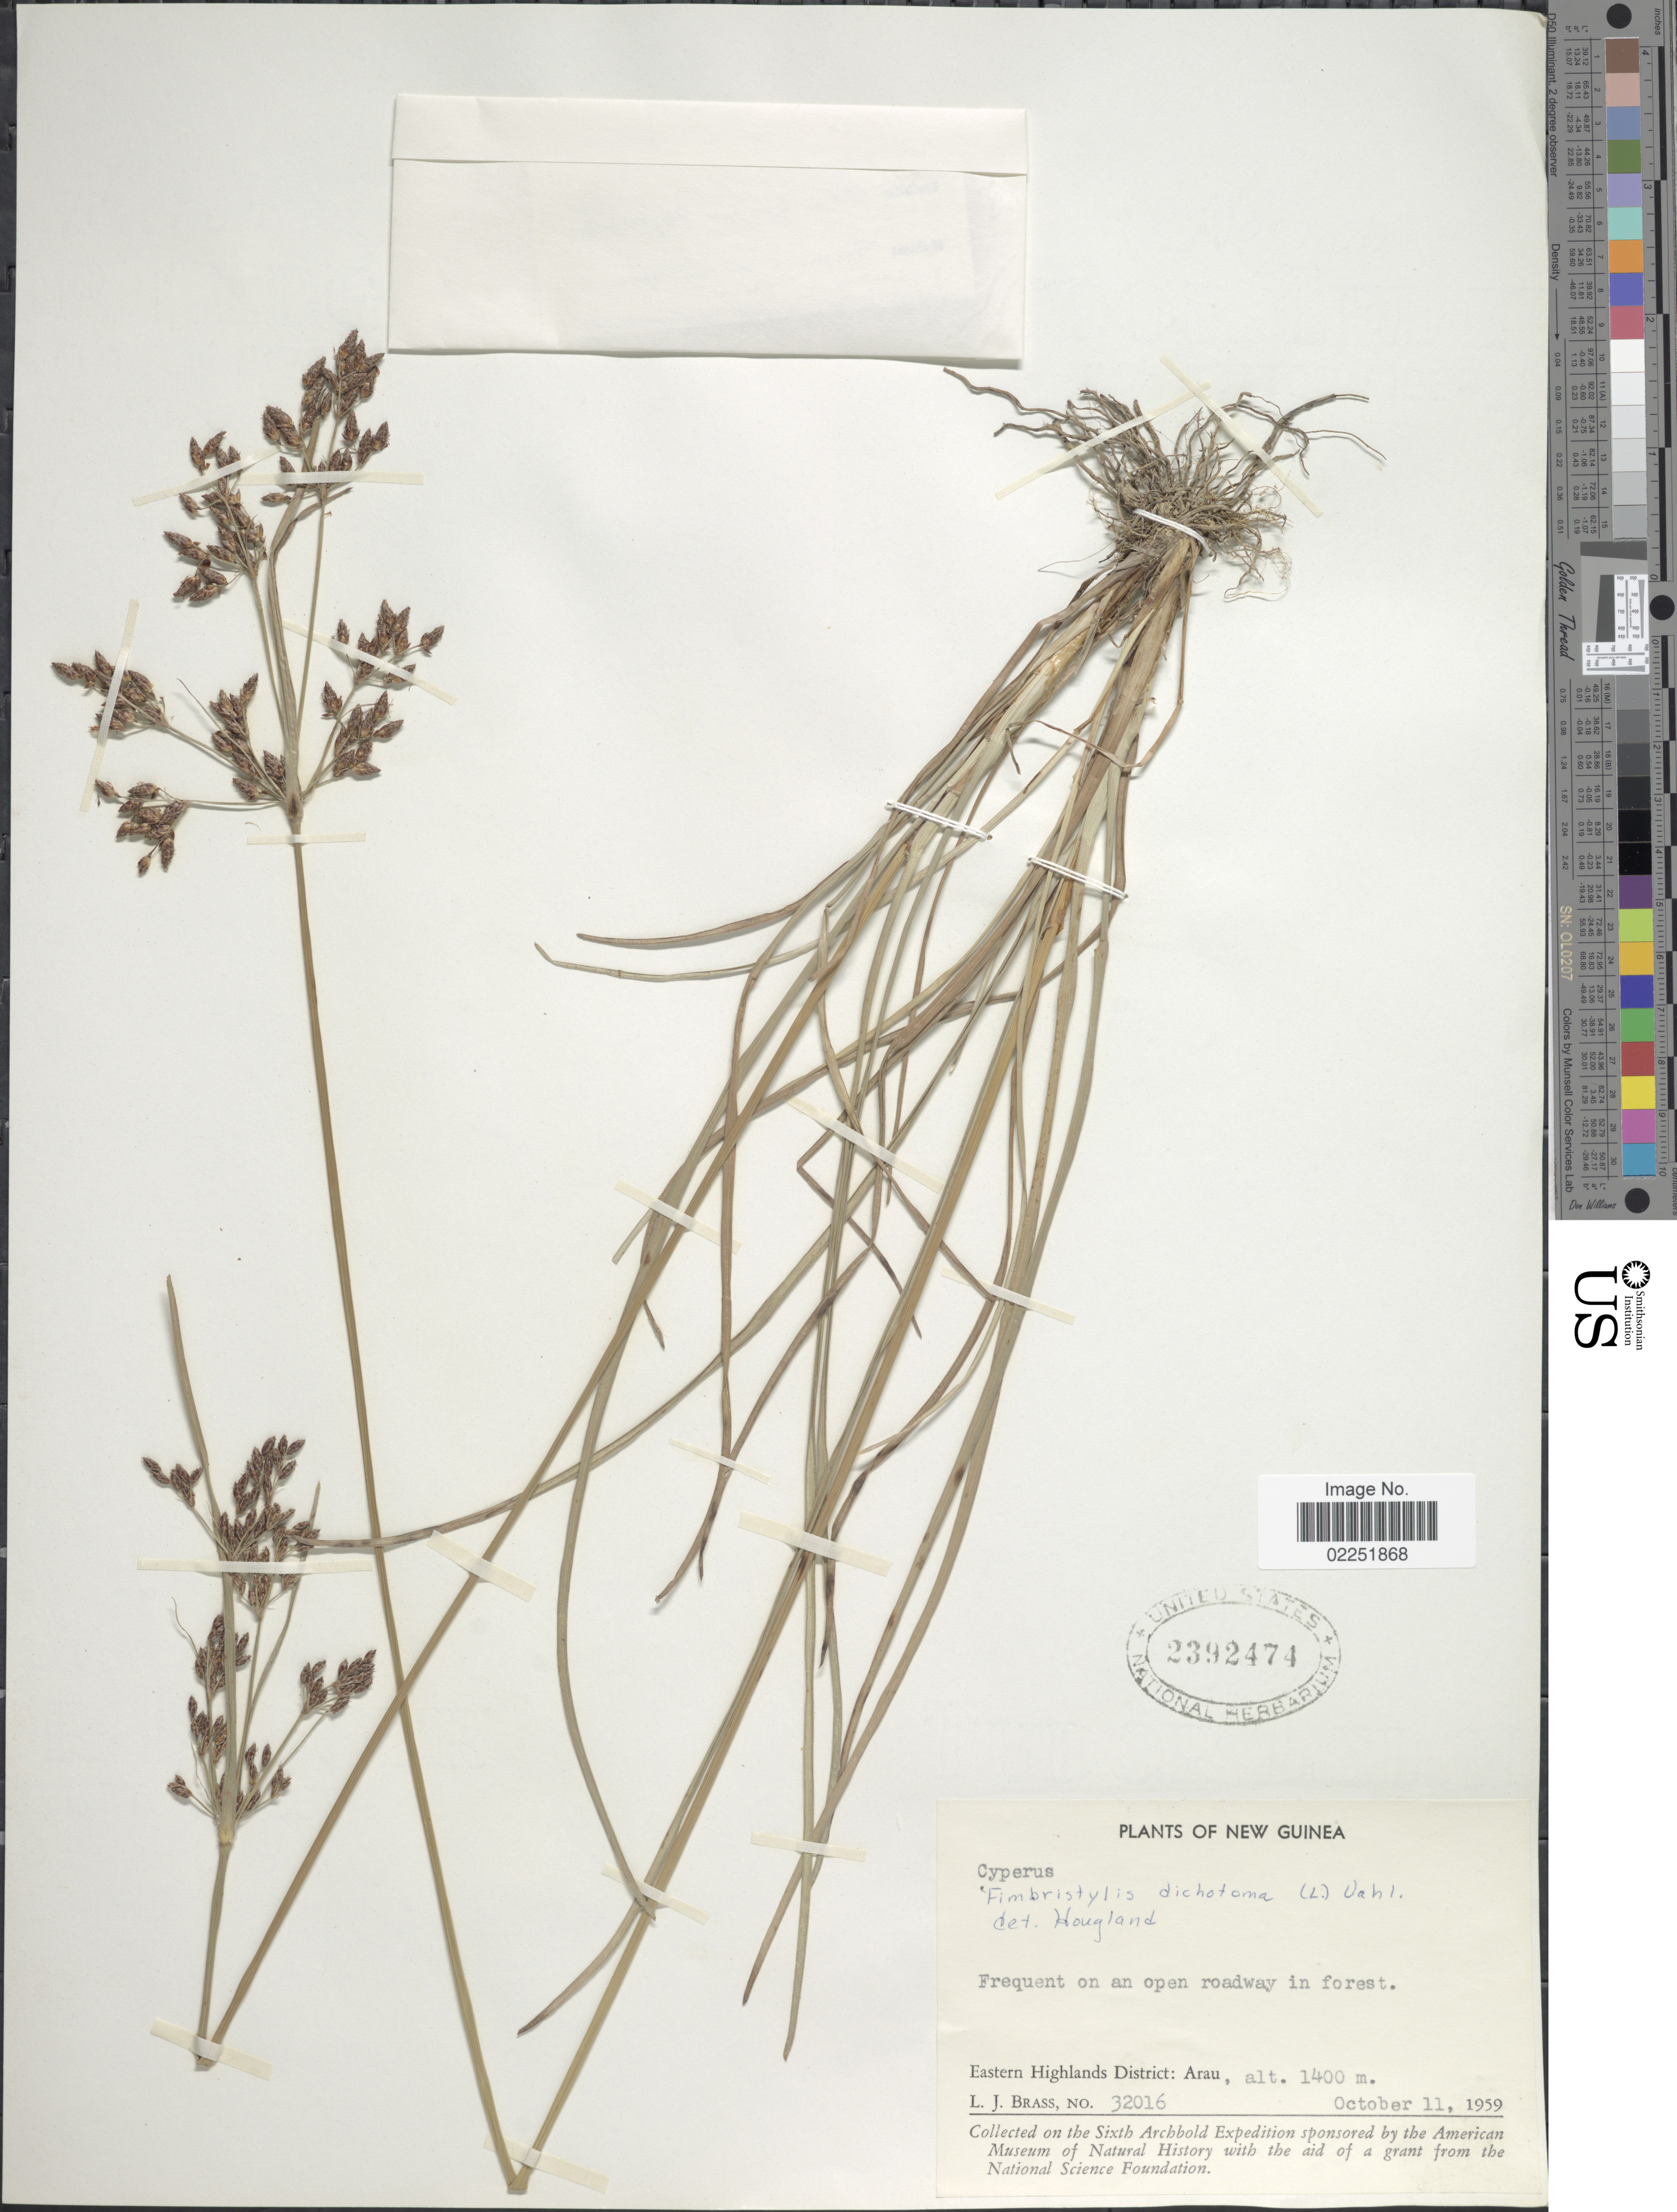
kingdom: Plantae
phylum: Tracheophyta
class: Liliopsida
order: Poales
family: Cyperaceae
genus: Fimbristylis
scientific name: Fimbristylis dichotoma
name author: (L.) Vahl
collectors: L. J. Brass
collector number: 32016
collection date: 1959-10-11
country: Papua New Guinea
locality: New Guinea. Eastern Highlands District: Arau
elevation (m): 1400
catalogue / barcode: US 2392474